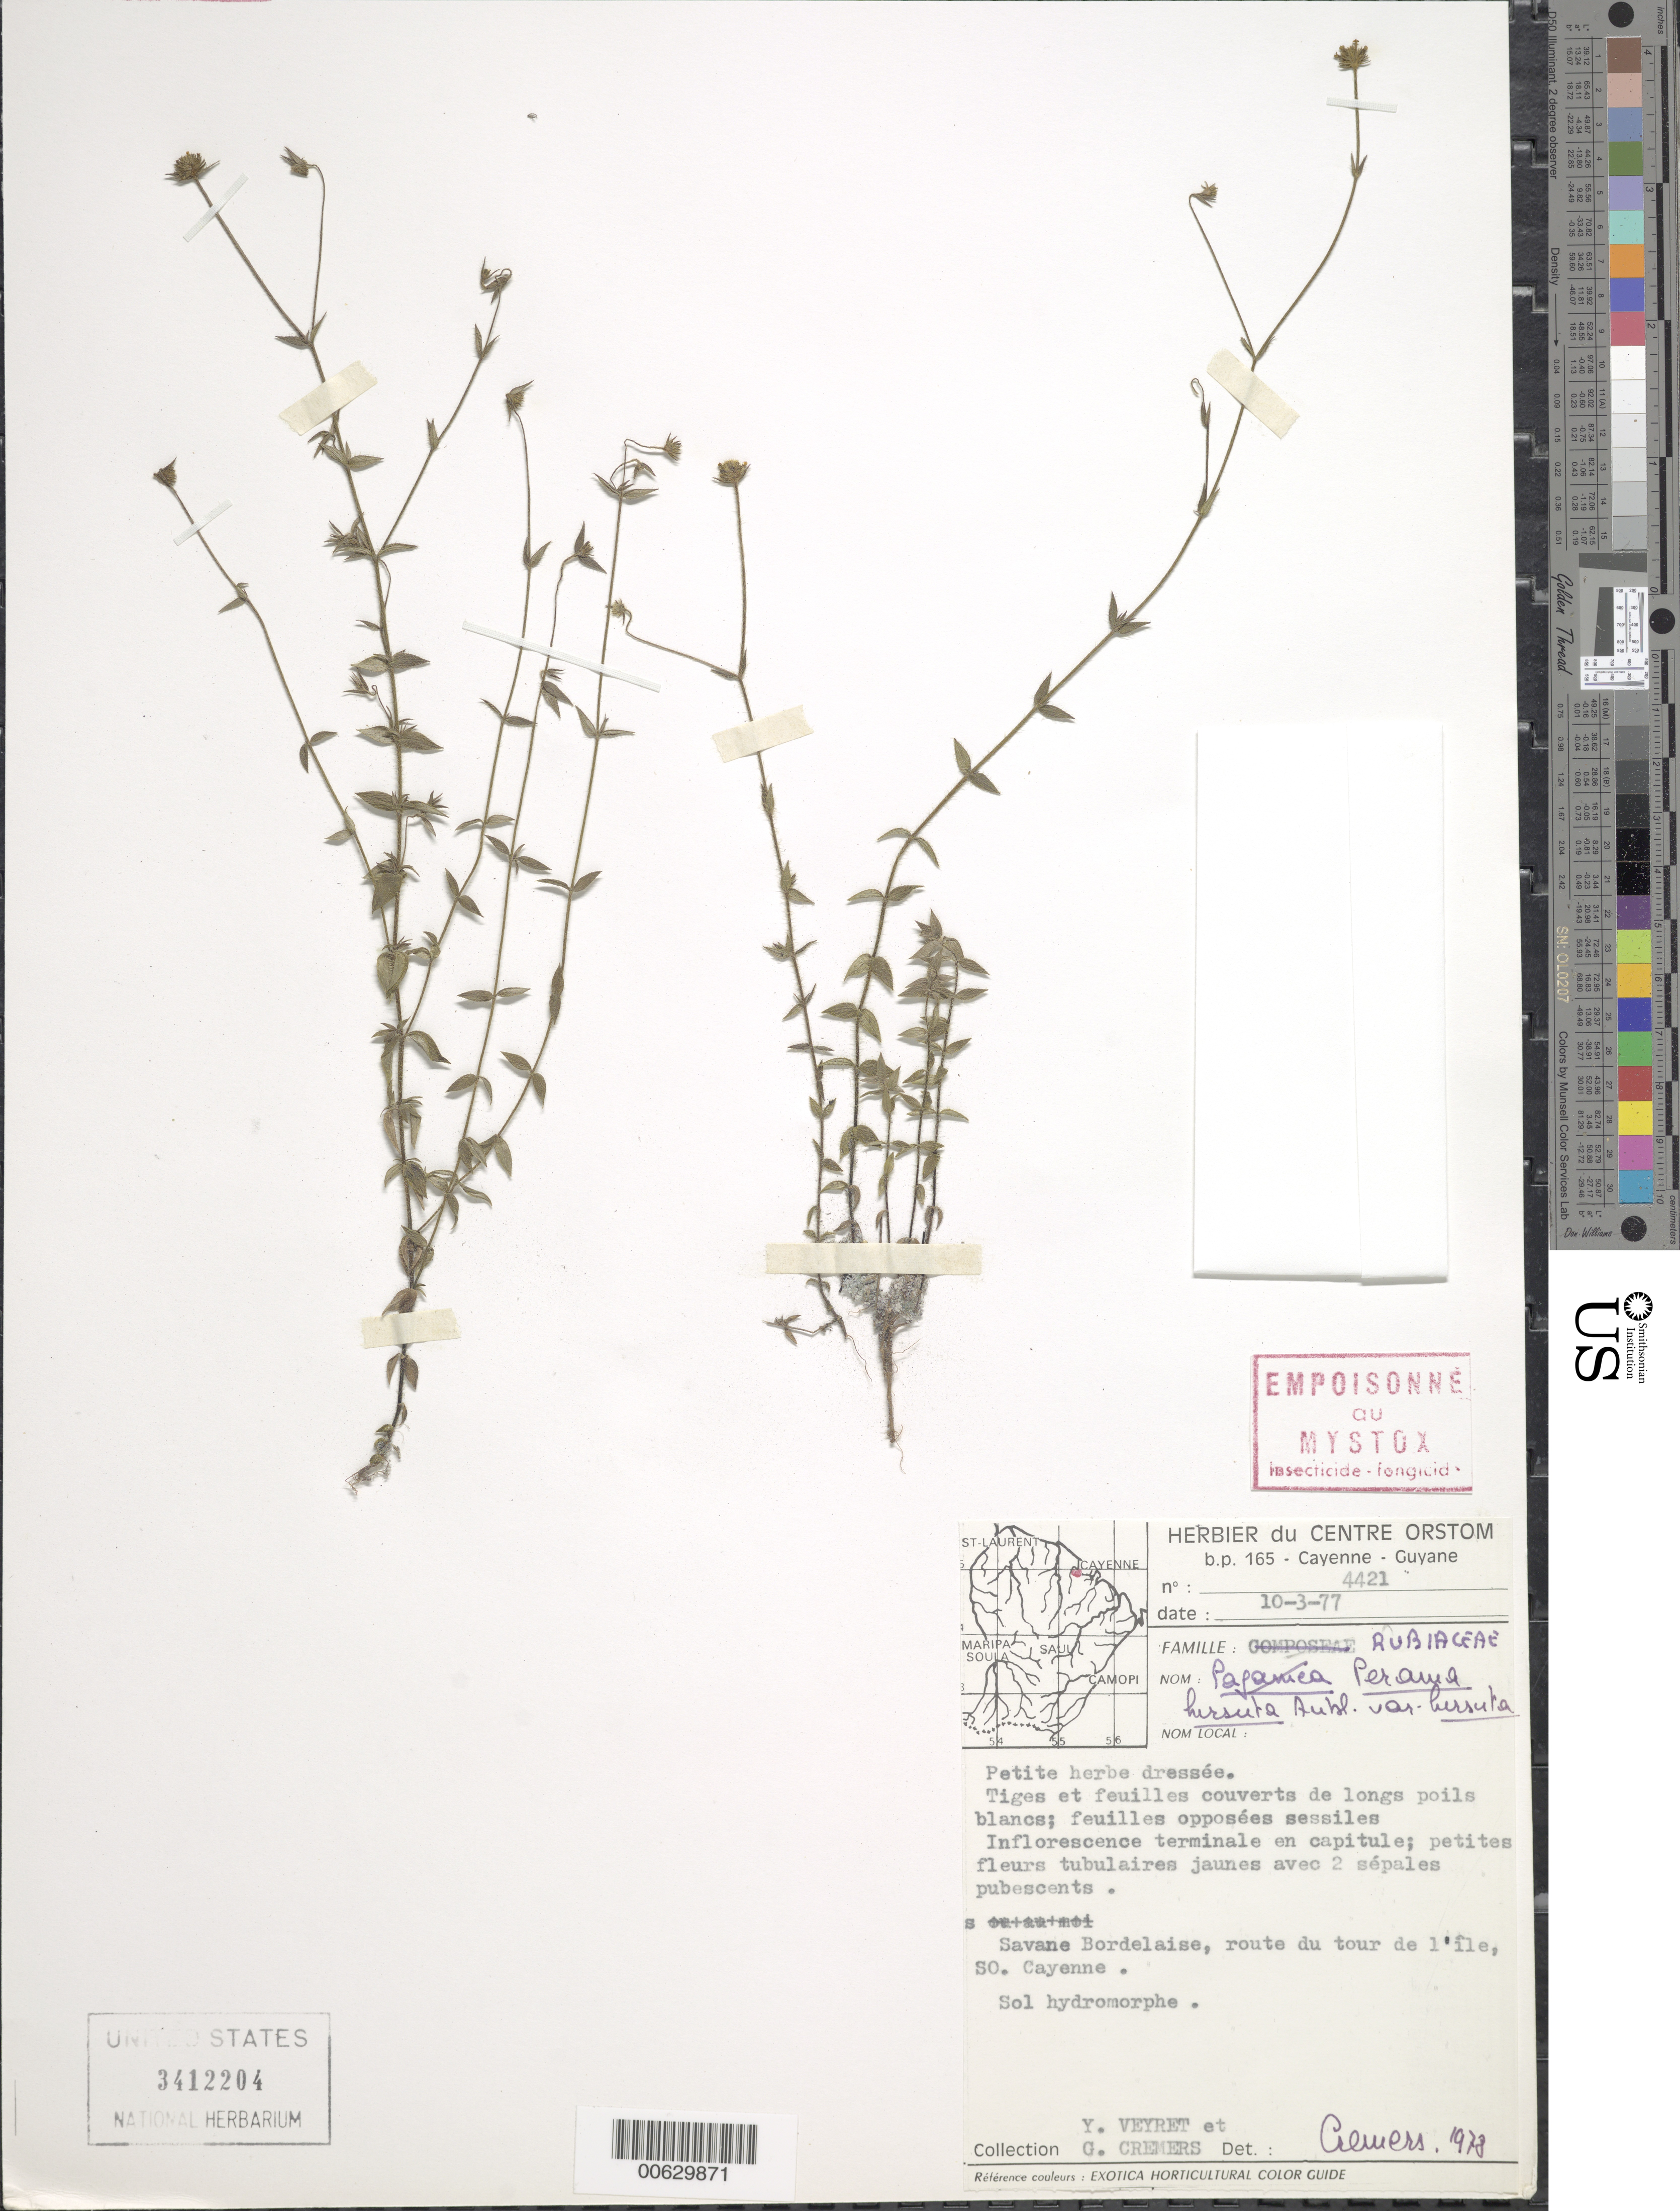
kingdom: Plantae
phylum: Tracheophyta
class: Magnoliopsida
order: Gentianales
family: Rubiaceae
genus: Perama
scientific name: Perama hirsuta var. hirsuta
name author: Aubl.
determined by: Cremers, Georges A.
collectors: Y. Veyret & G. Cremers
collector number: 4421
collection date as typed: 10-Mar-77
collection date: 1977-03-10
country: French Guiana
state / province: Cayenne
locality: Cayenne, route du tour de l'Ile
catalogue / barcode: US 3412204